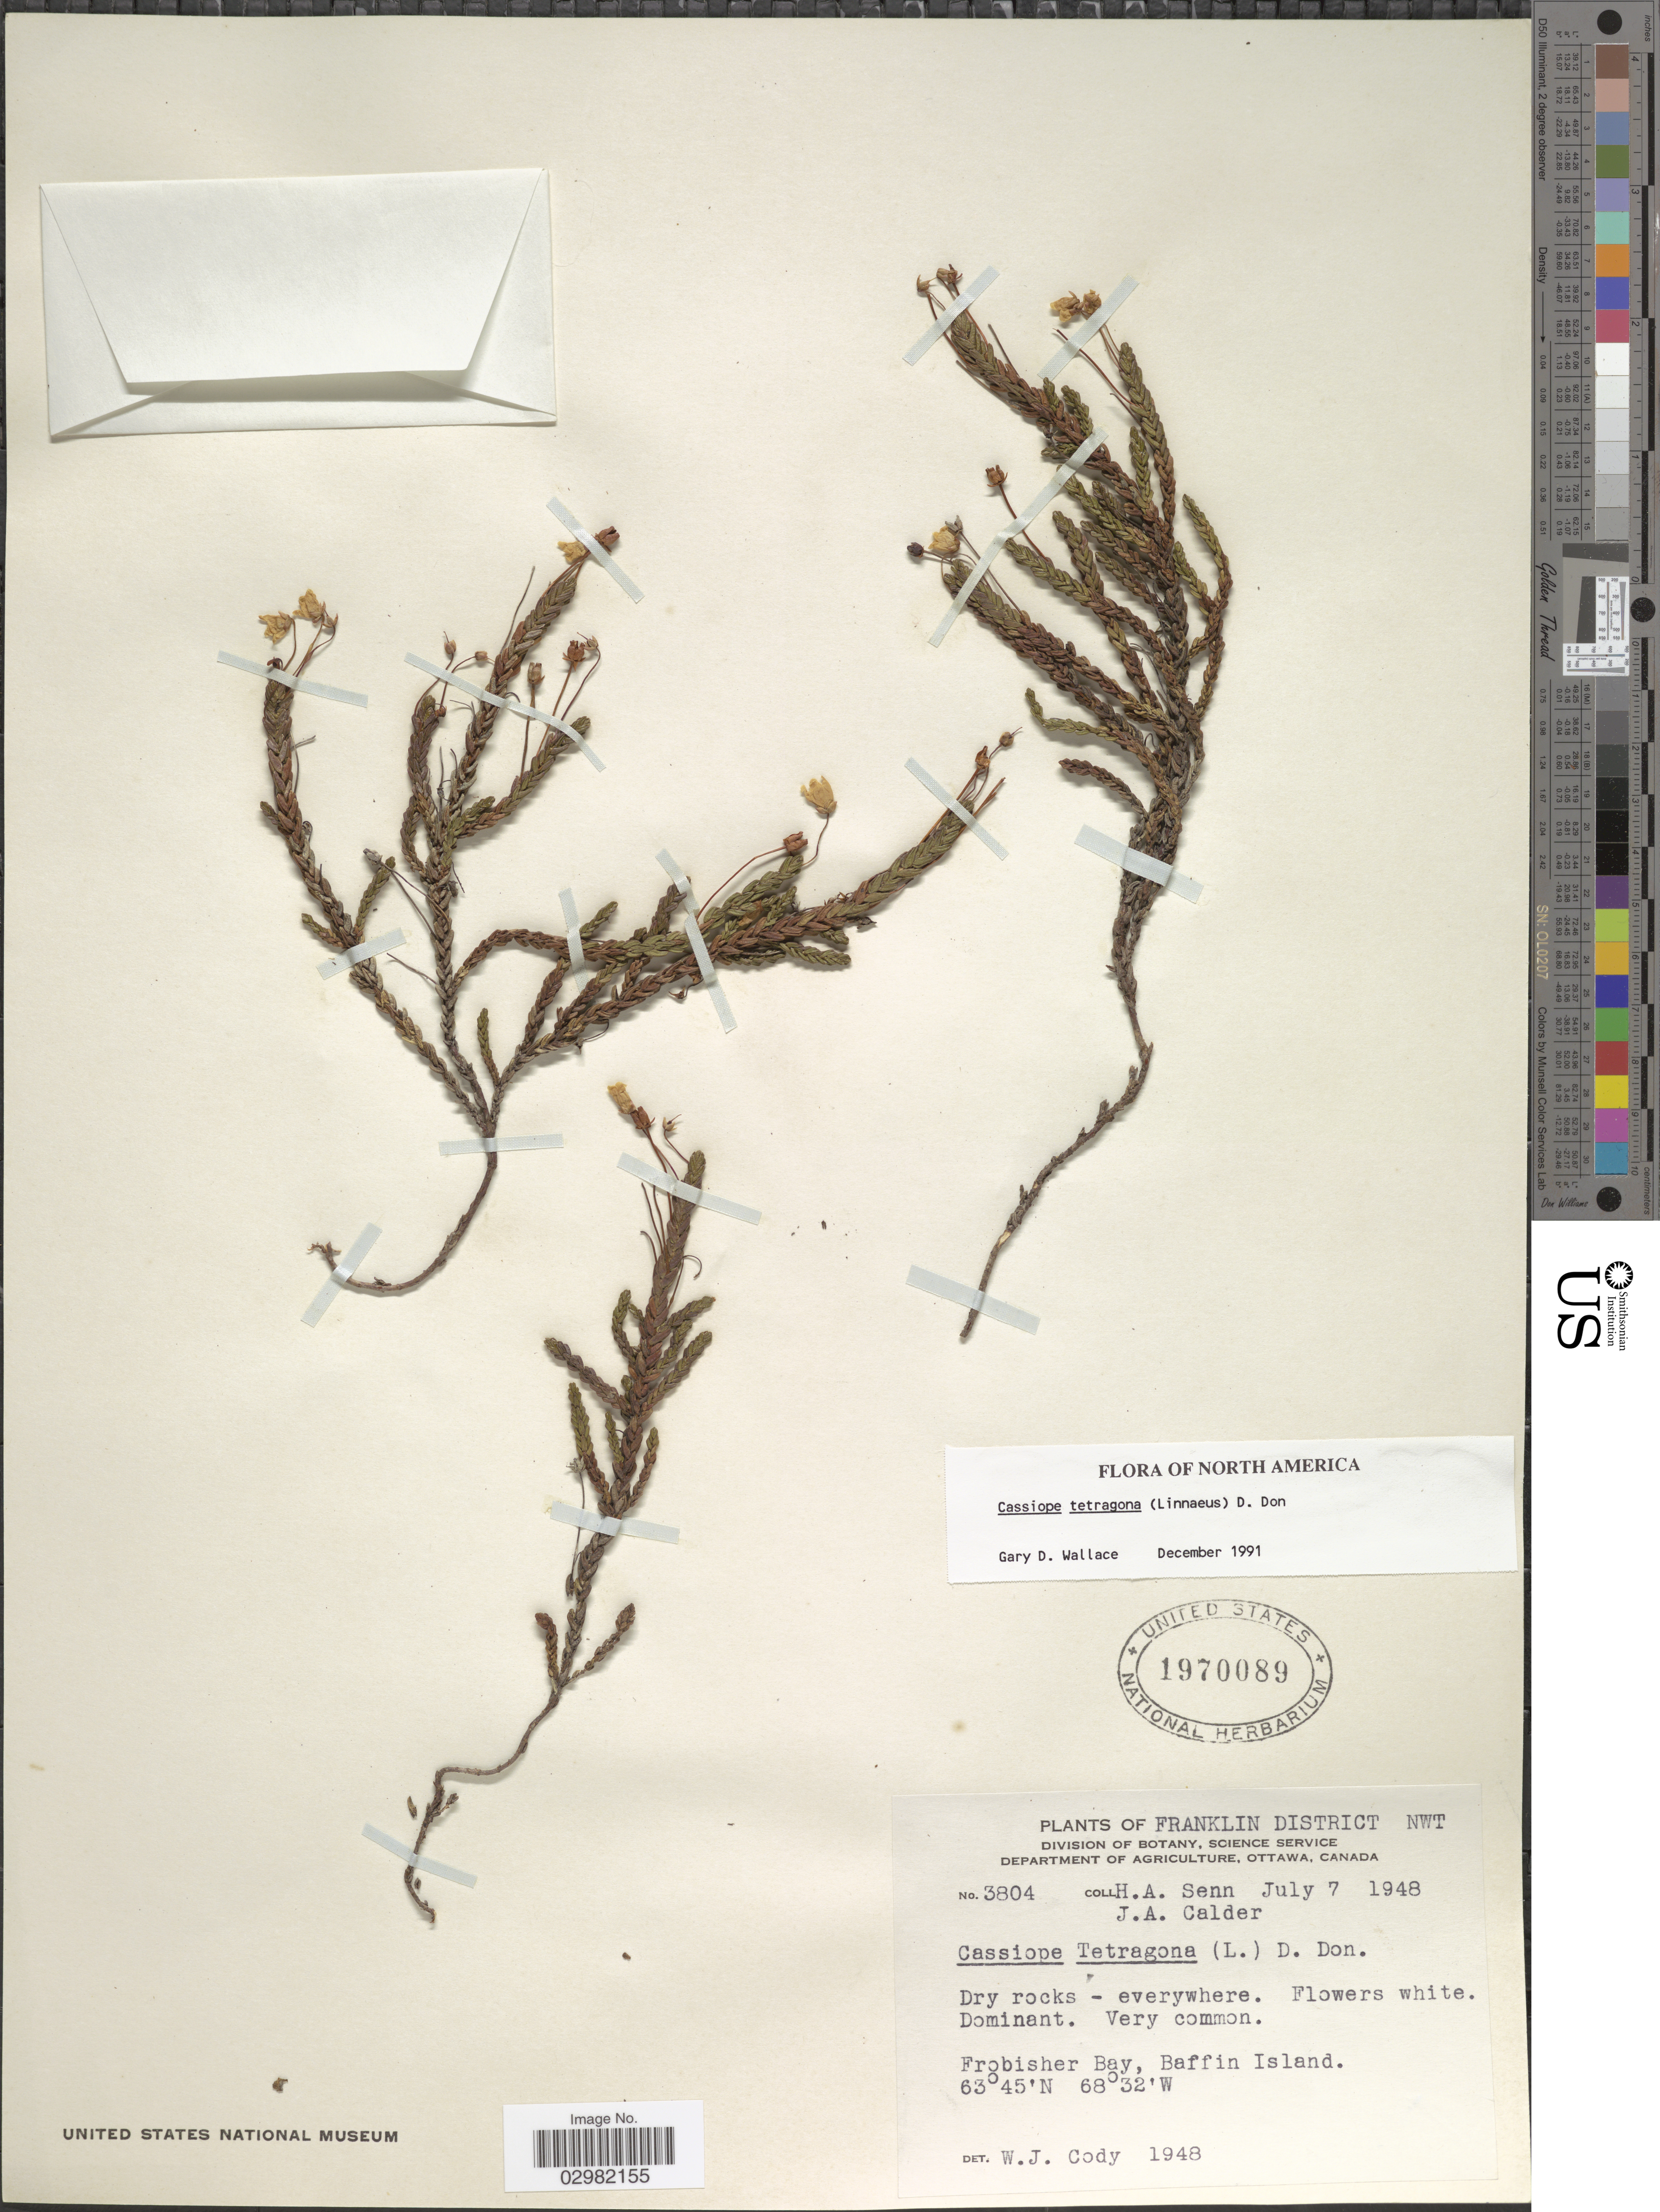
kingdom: Plantae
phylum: Tracheophyta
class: Magnoliopsida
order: Ericales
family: Ericaceae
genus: Cassiope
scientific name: Cassiope tetragona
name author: (L.) D. Don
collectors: H. Senn & J. A. Calder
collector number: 3804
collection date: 1948-07-07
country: Canada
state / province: Northwest Territories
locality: Franklin District. Frobisher Bay, Baffin Island.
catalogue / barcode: US 1970089